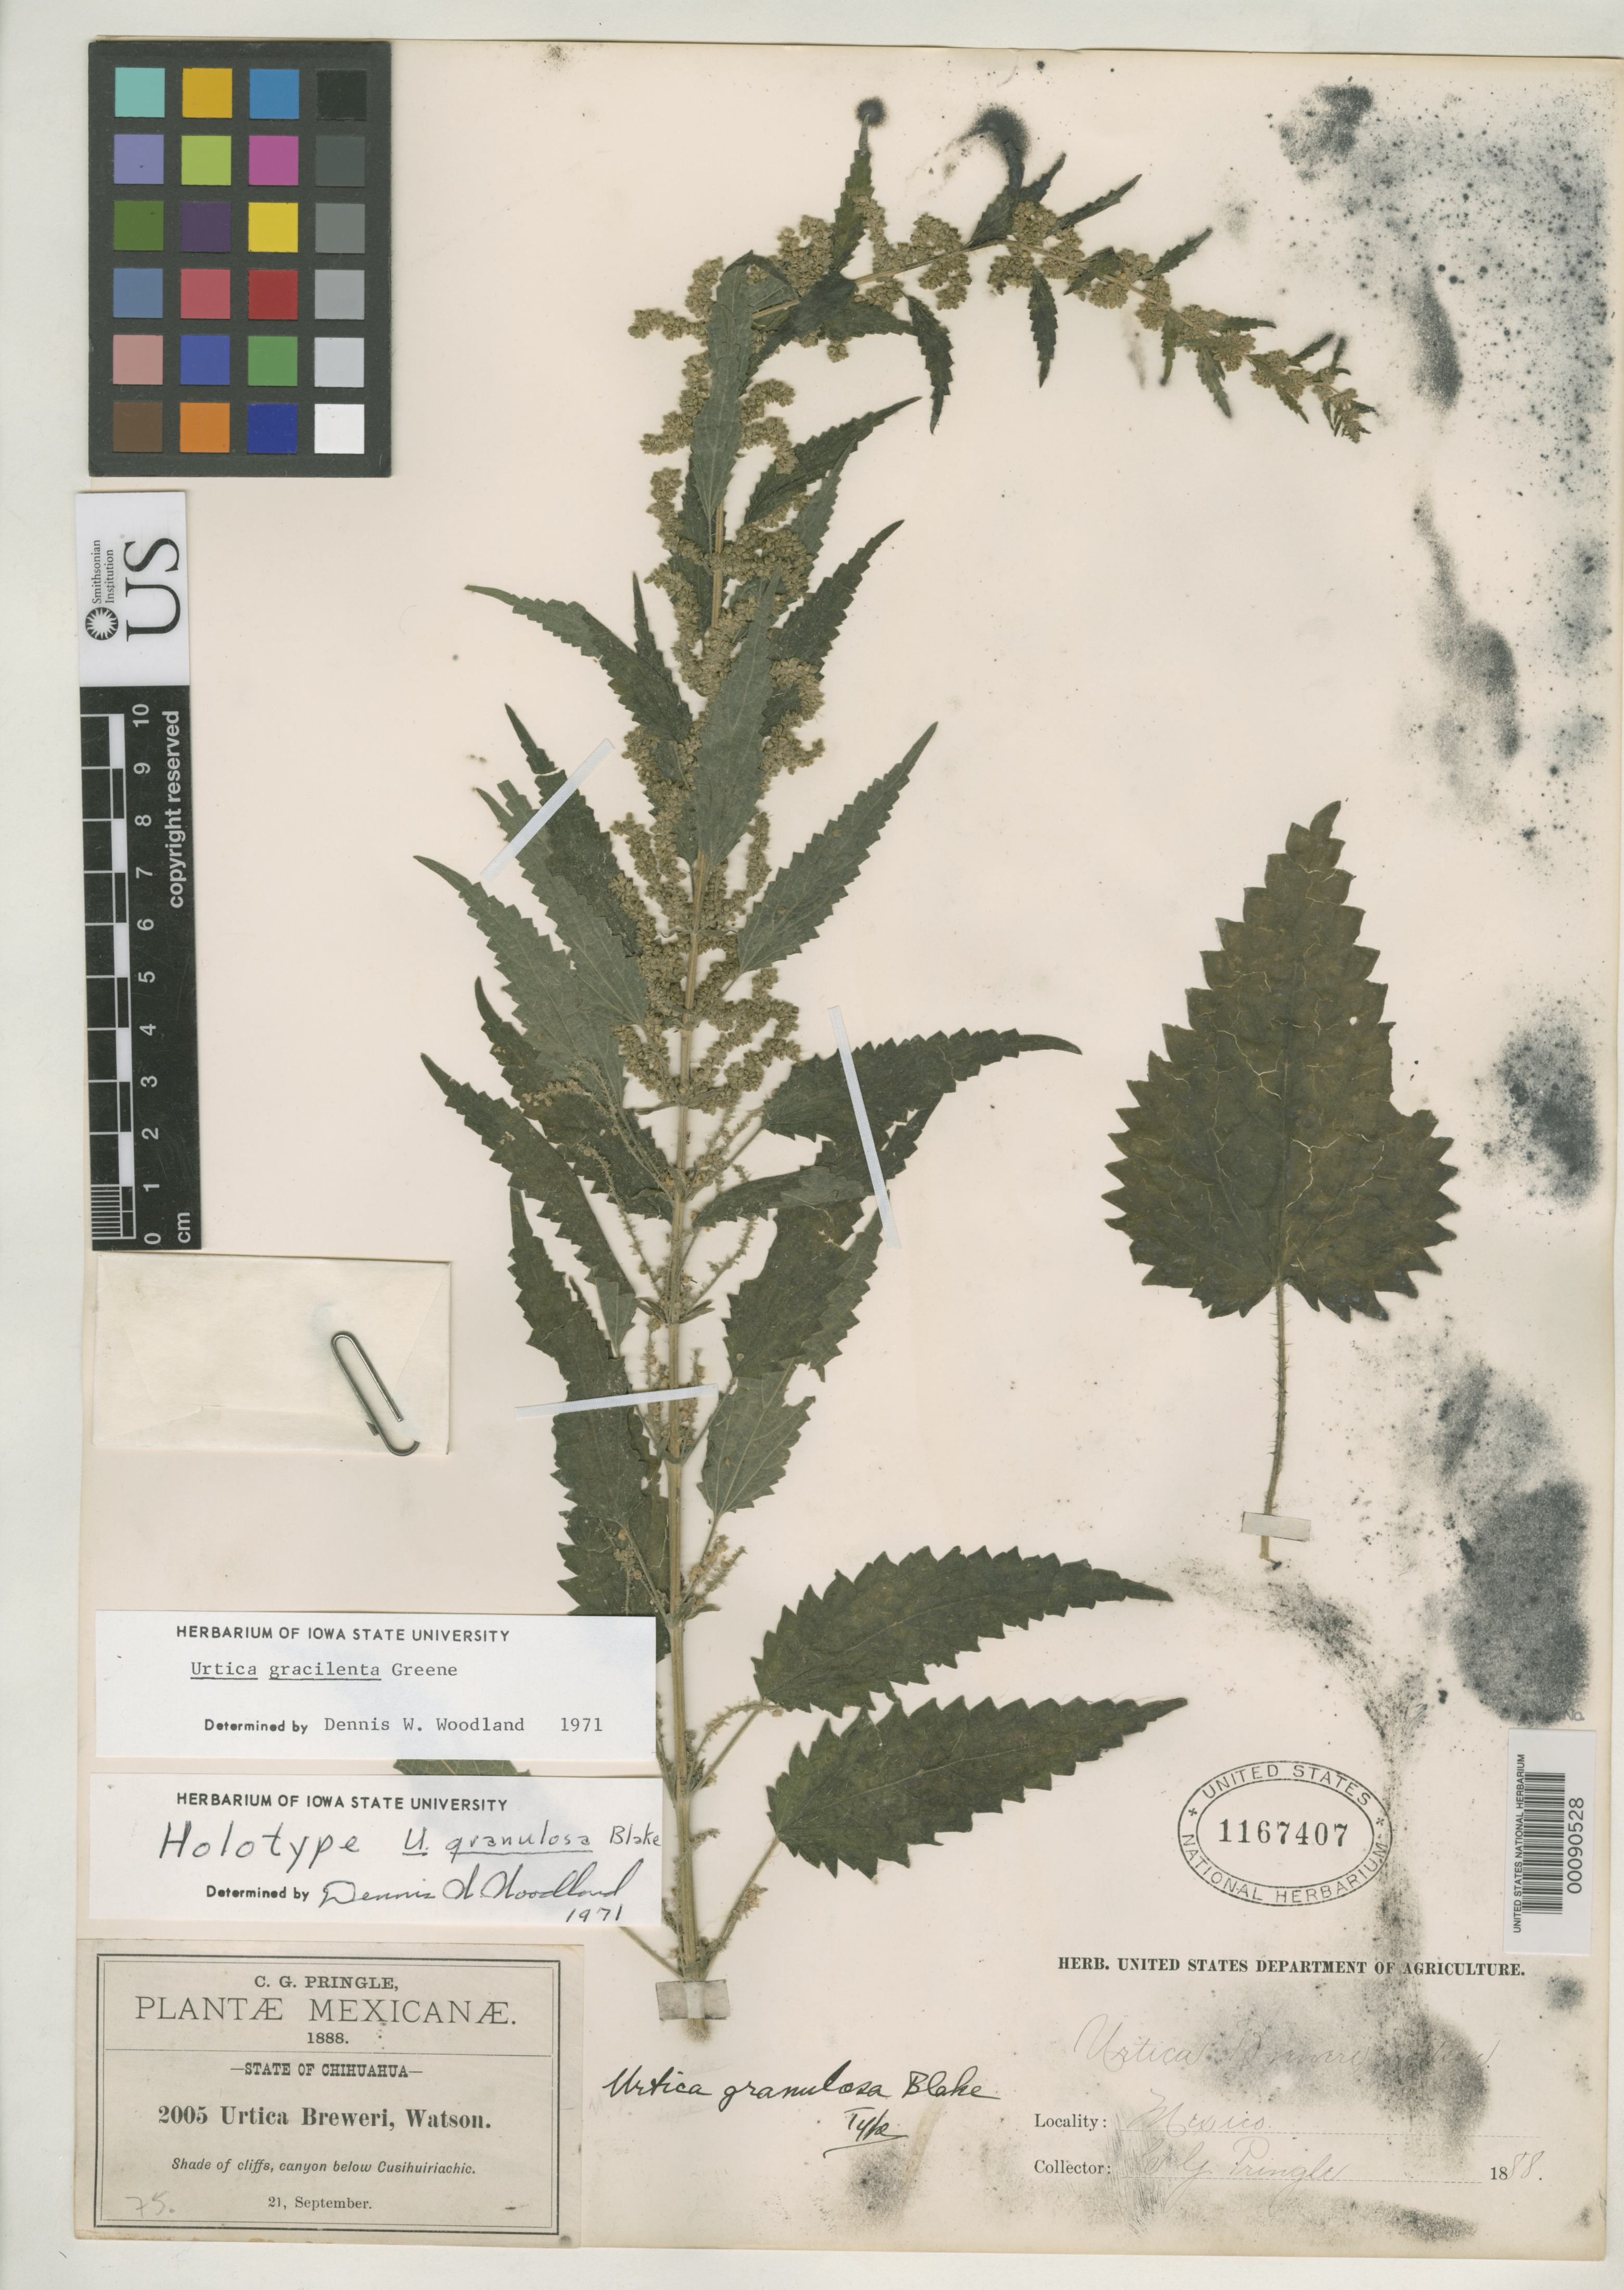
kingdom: Plantae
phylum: Tracheophyta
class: Magnoliopsida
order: Rosales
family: Urticaceae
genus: Urtica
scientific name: Urtica granulosa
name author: S.F. Blake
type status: Holotype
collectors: C. G. Pringle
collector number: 2005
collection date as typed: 21 Sep 1888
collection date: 1888-09-21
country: Mexico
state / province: Chihuahua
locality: Canyon below Cusihuiriachic.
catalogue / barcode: US 1167407